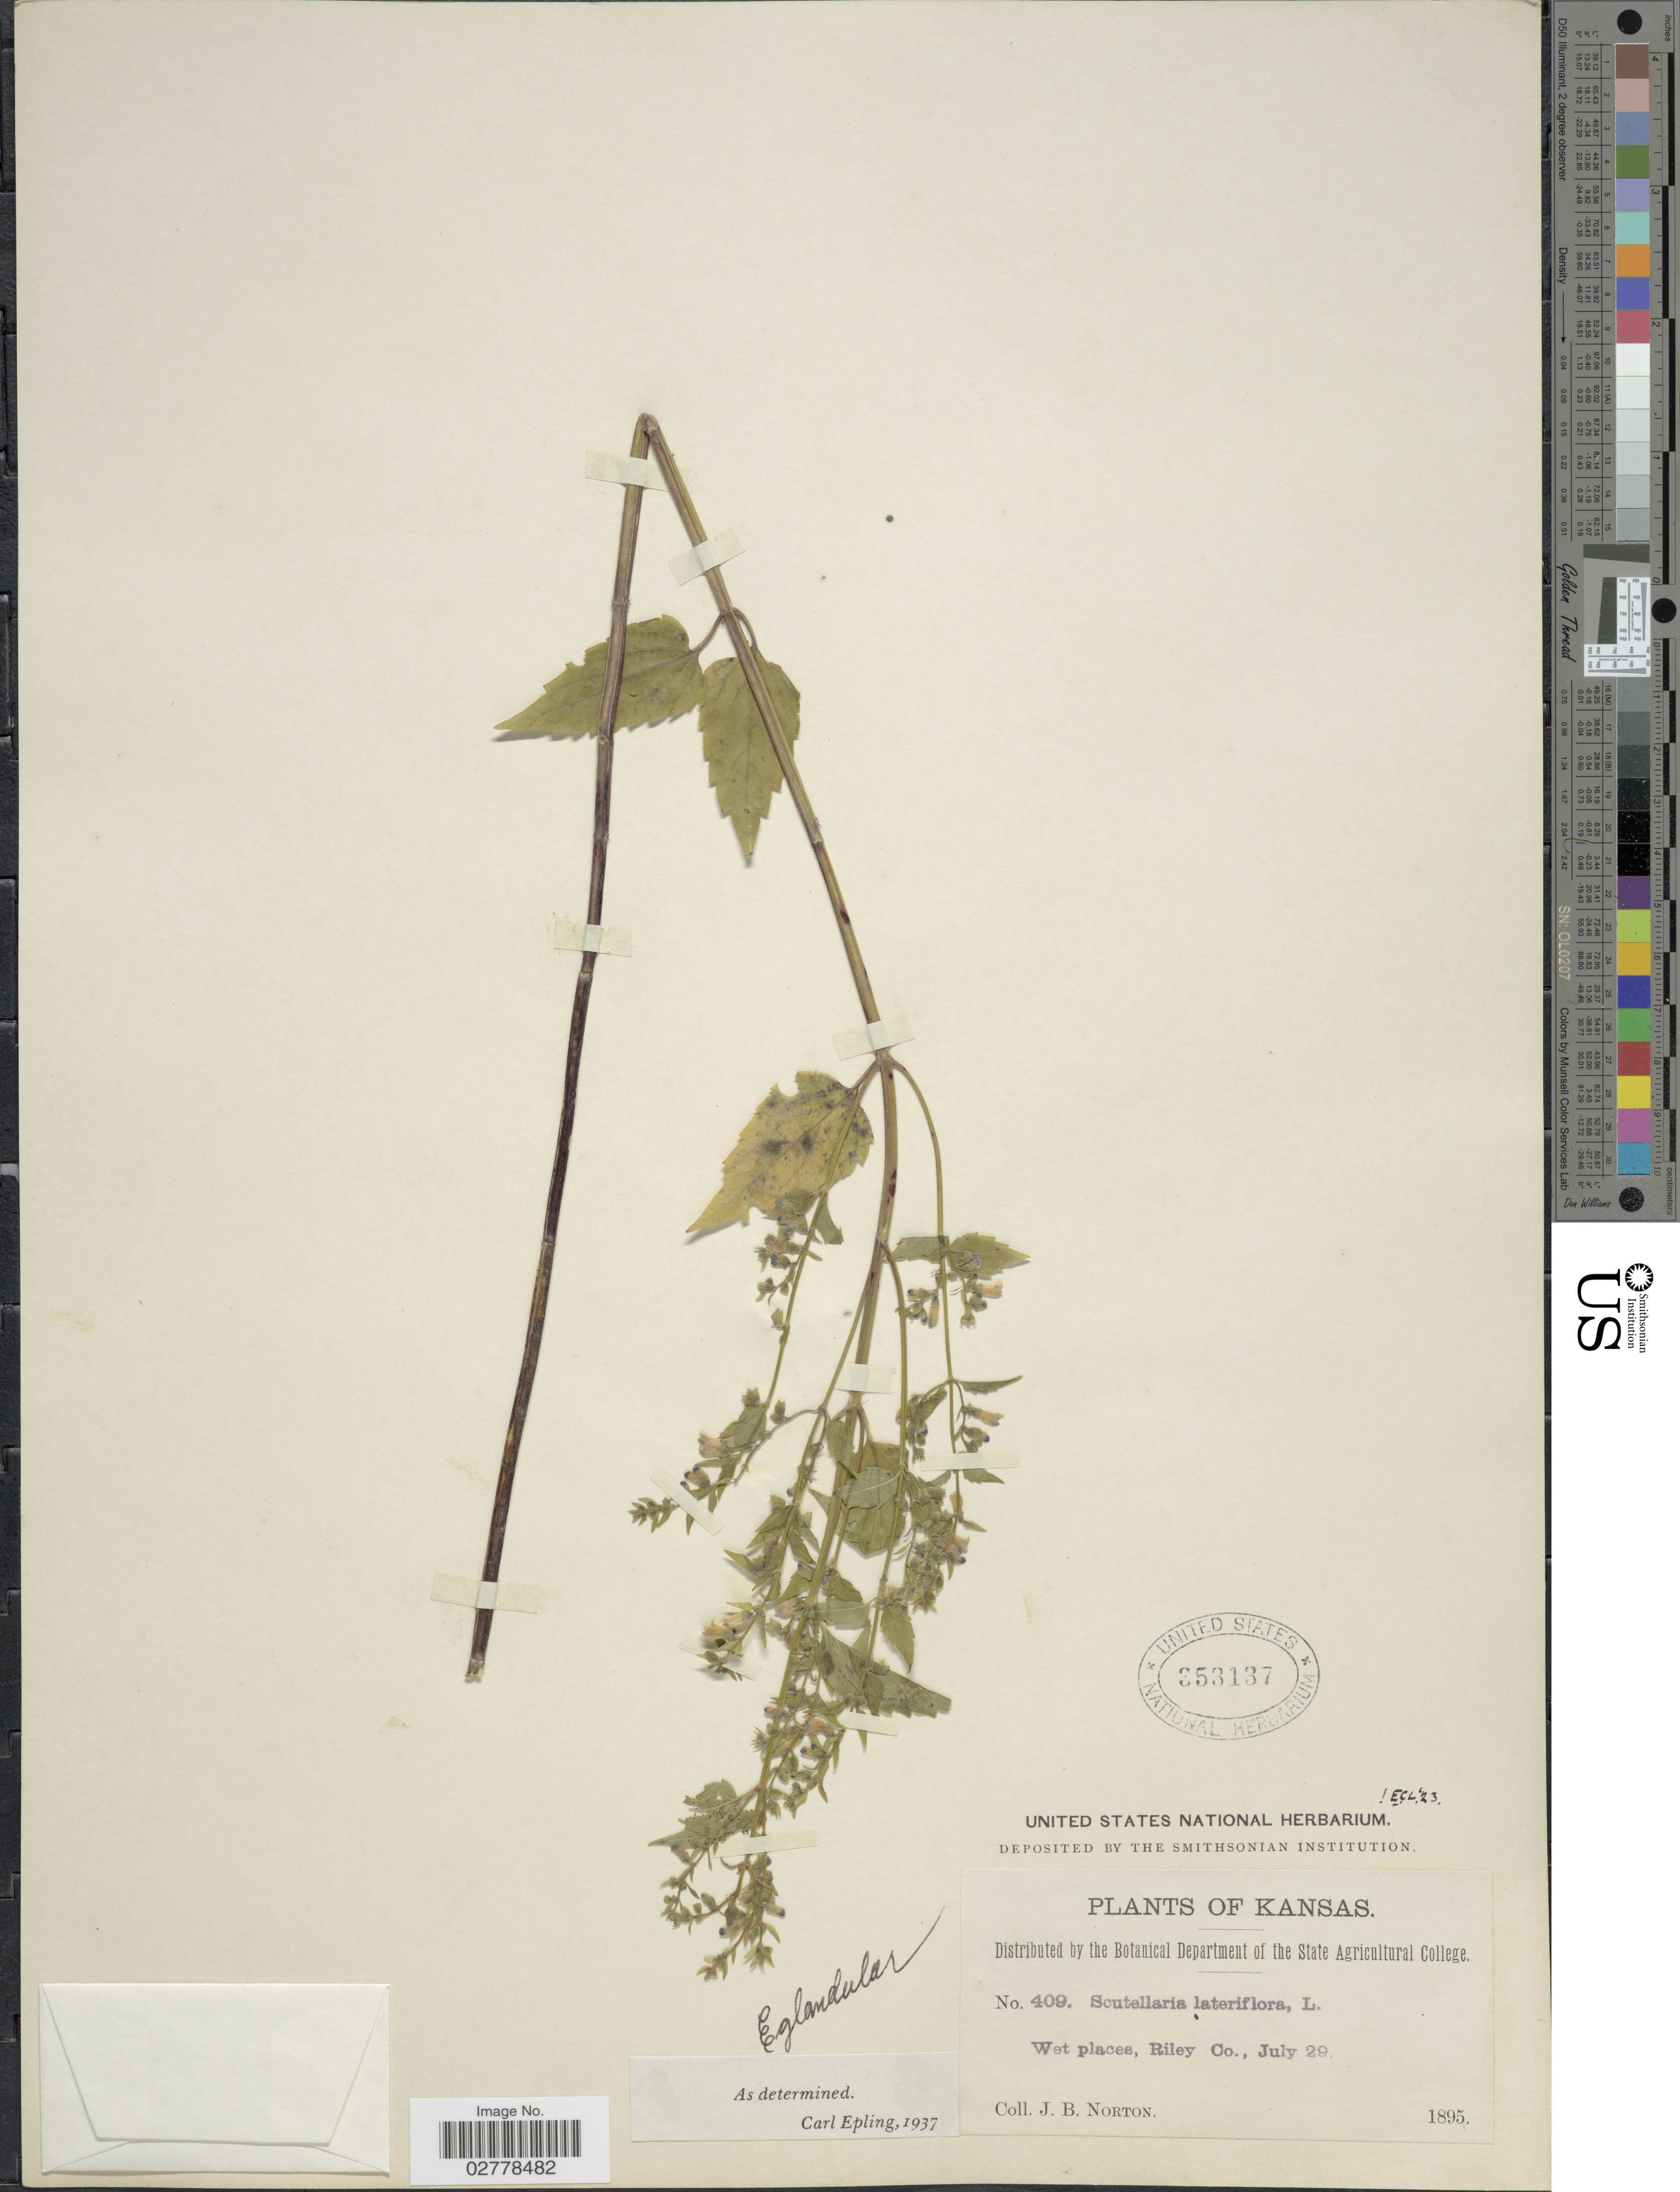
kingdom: Plantae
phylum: Tracheophyta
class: Magnoliopsida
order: Lamiales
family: Lamiaceae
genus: Scutellaria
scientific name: Scutellaria lateriflora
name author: L.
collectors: J. B. Norton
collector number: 409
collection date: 1895-07-29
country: United States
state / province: Kansas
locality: Wet places, Riley Co.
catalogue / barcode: US 353137